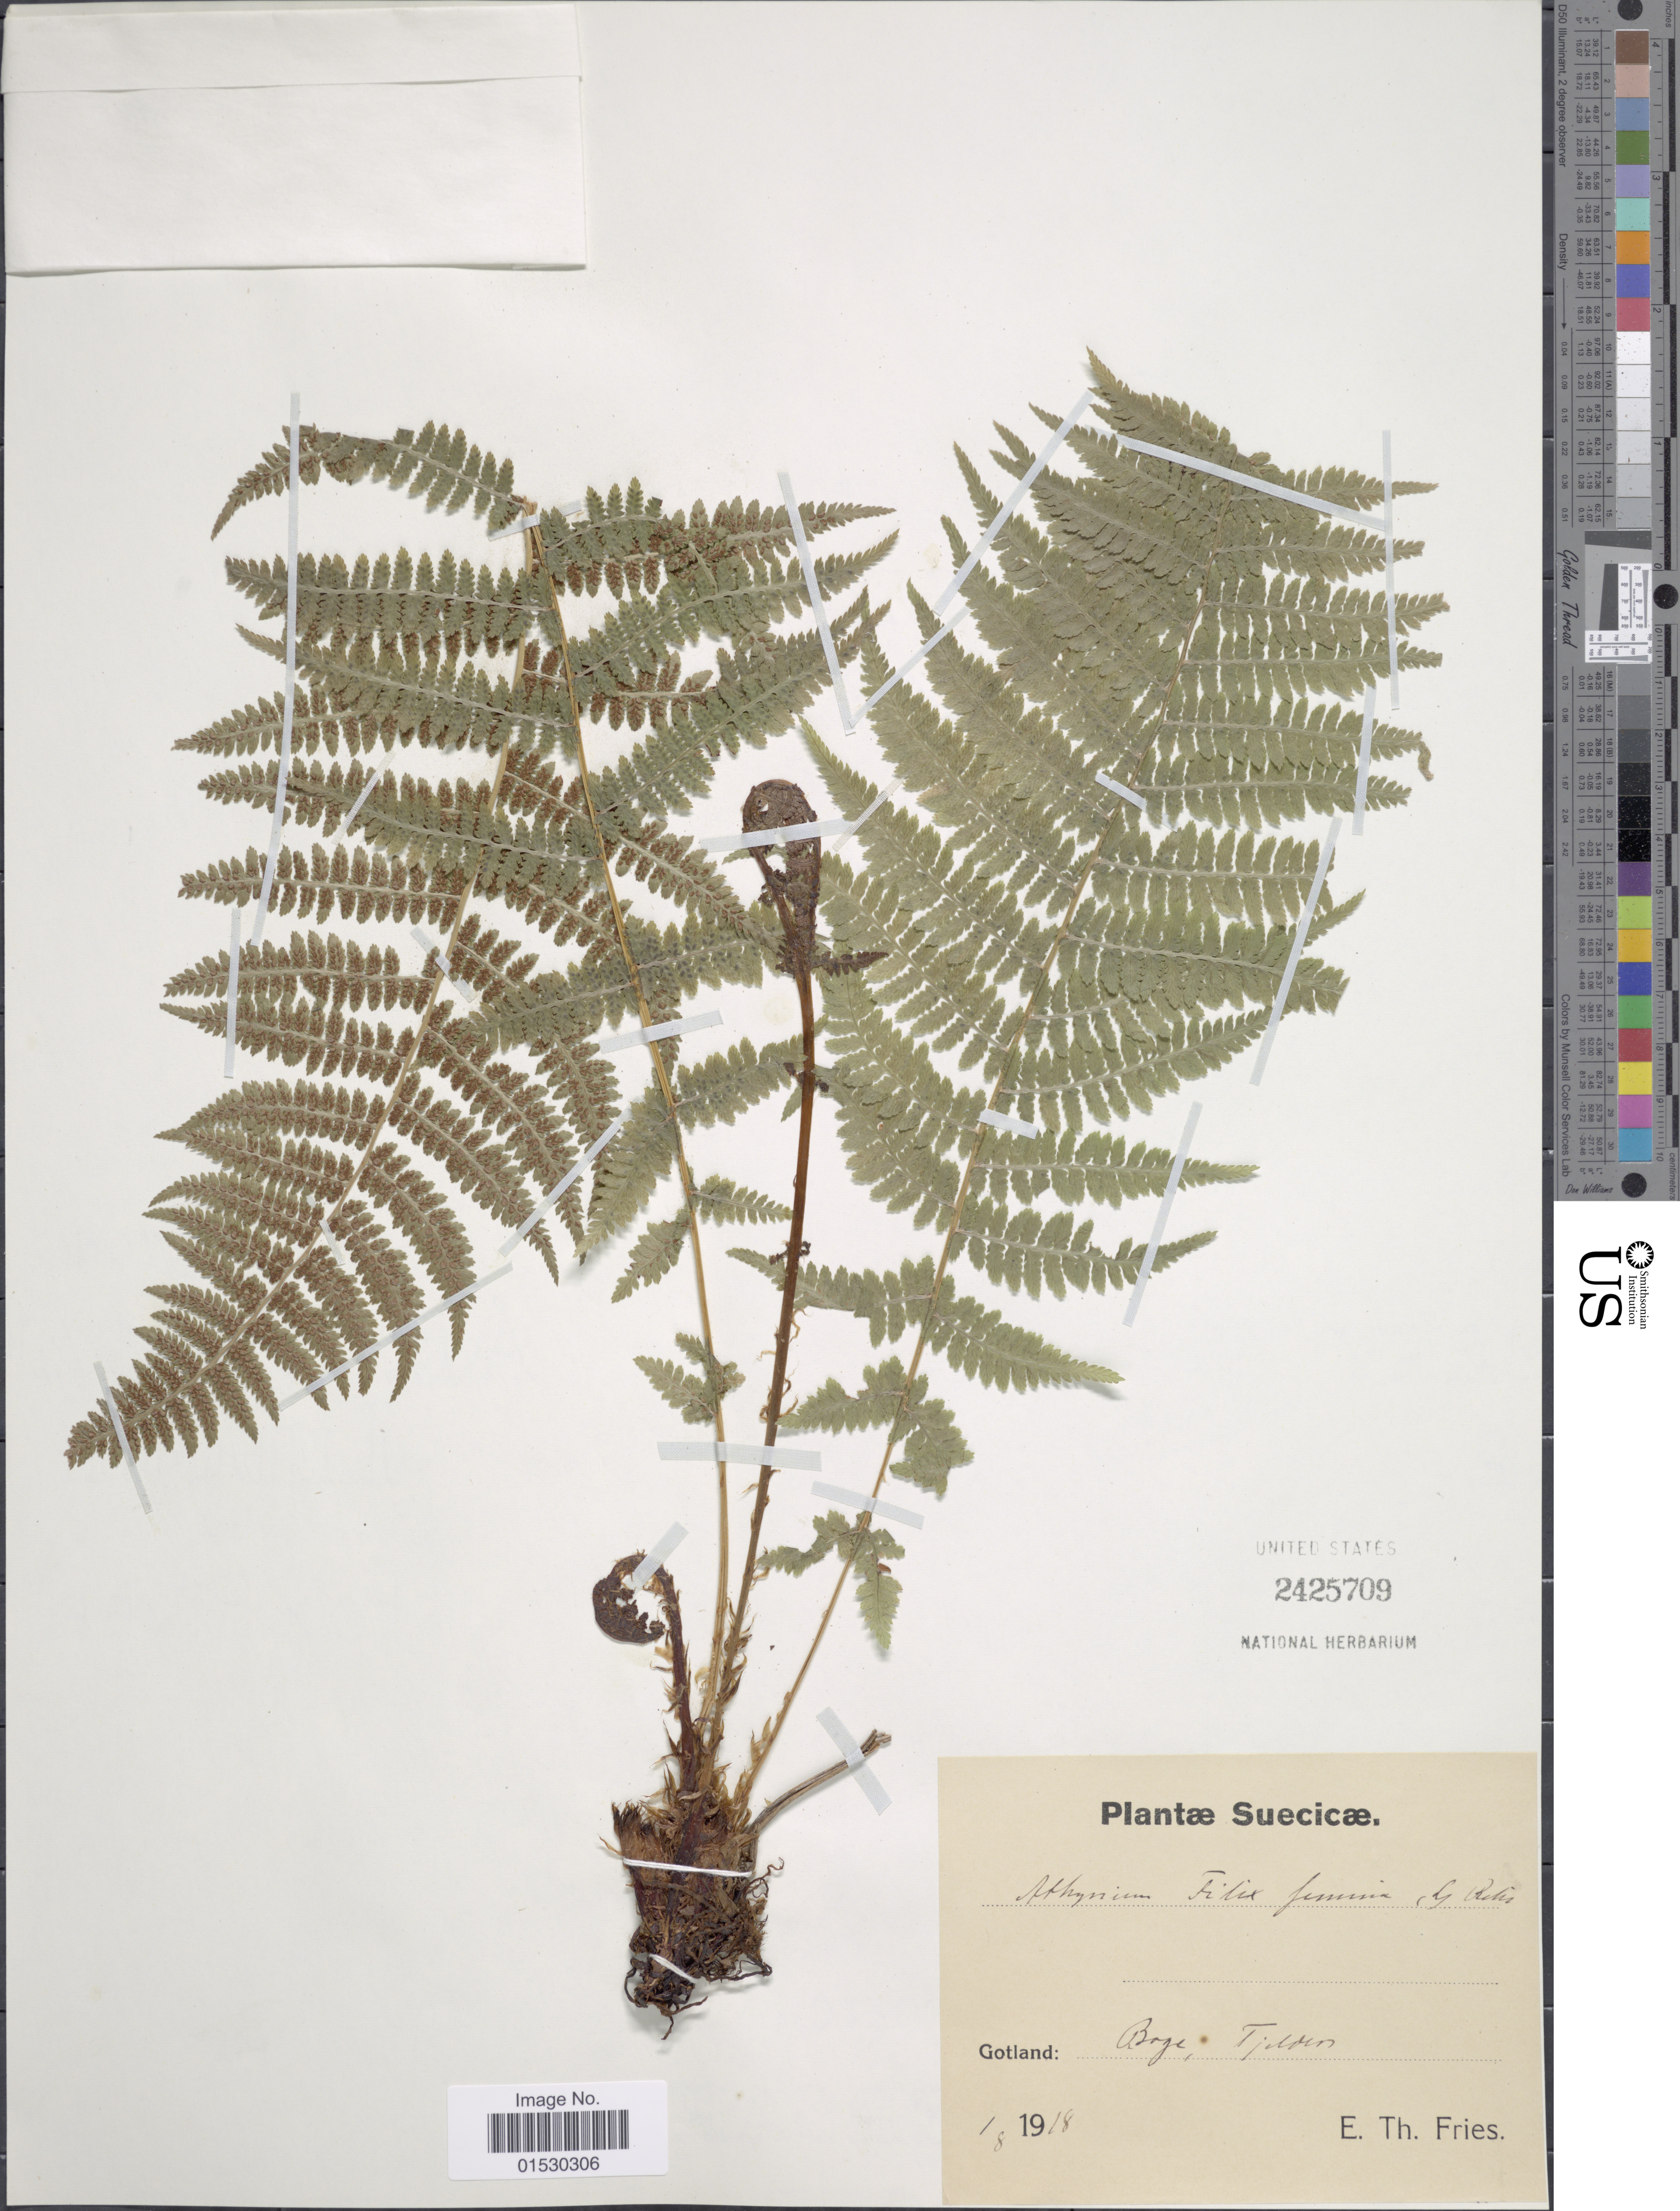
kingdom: Plantae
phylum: Tracheophyta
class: Polypodiopsida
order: Polypodiales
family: Athyriaceae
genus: Athyrium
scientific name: Athyrium filix-femina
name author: (L.) Roth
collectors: E. Fries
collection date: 1918-08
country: Sweden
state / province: Gotland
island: Gotland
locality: Boge, Tjelders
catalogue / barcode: US 2425709